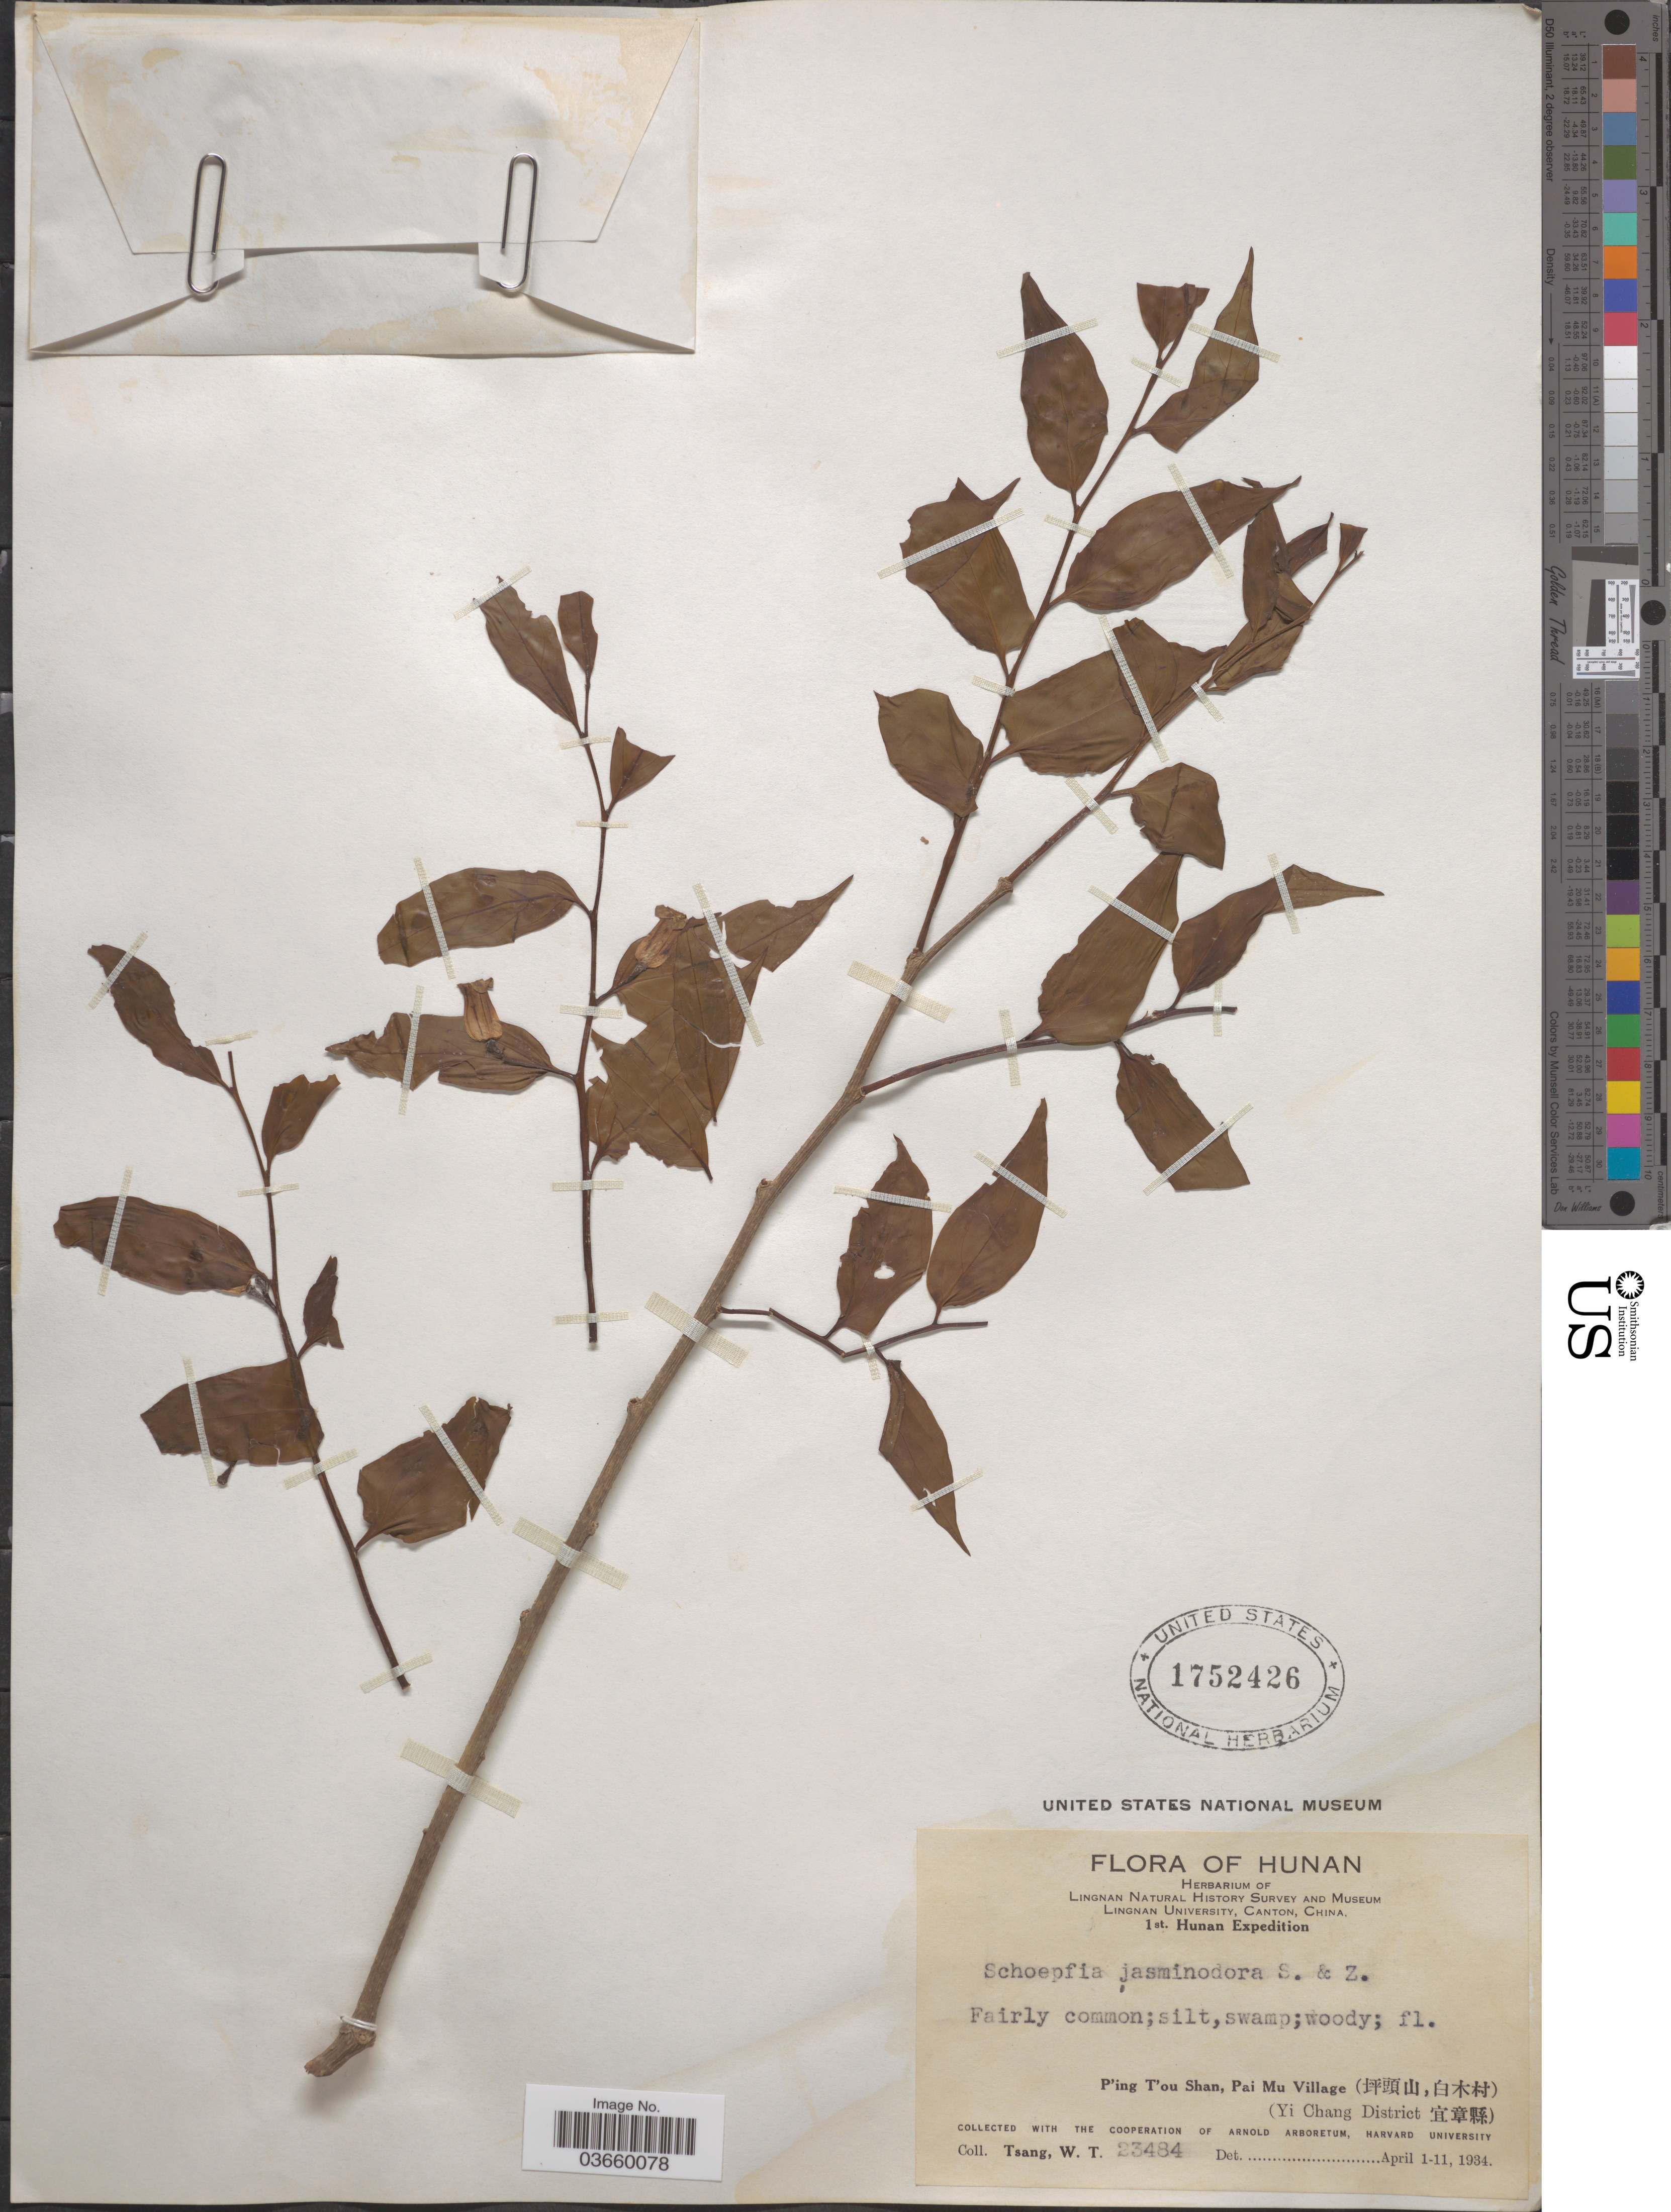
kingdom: Plantae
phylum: Tracheophyta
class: Magnoliopsida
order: Santalales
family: Schoepfiaceae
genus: Schoepfia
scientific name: Schoepfia jasminodora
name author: Zucc. & Siebold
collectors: W. T. Tsang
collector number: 23484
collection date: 1934-04-01/1934-04-11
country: China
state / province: Hunan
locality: P'ing T'ou Shan, Pai Mu Village (X) (Yi Chang District X).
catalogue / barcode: US 1752426